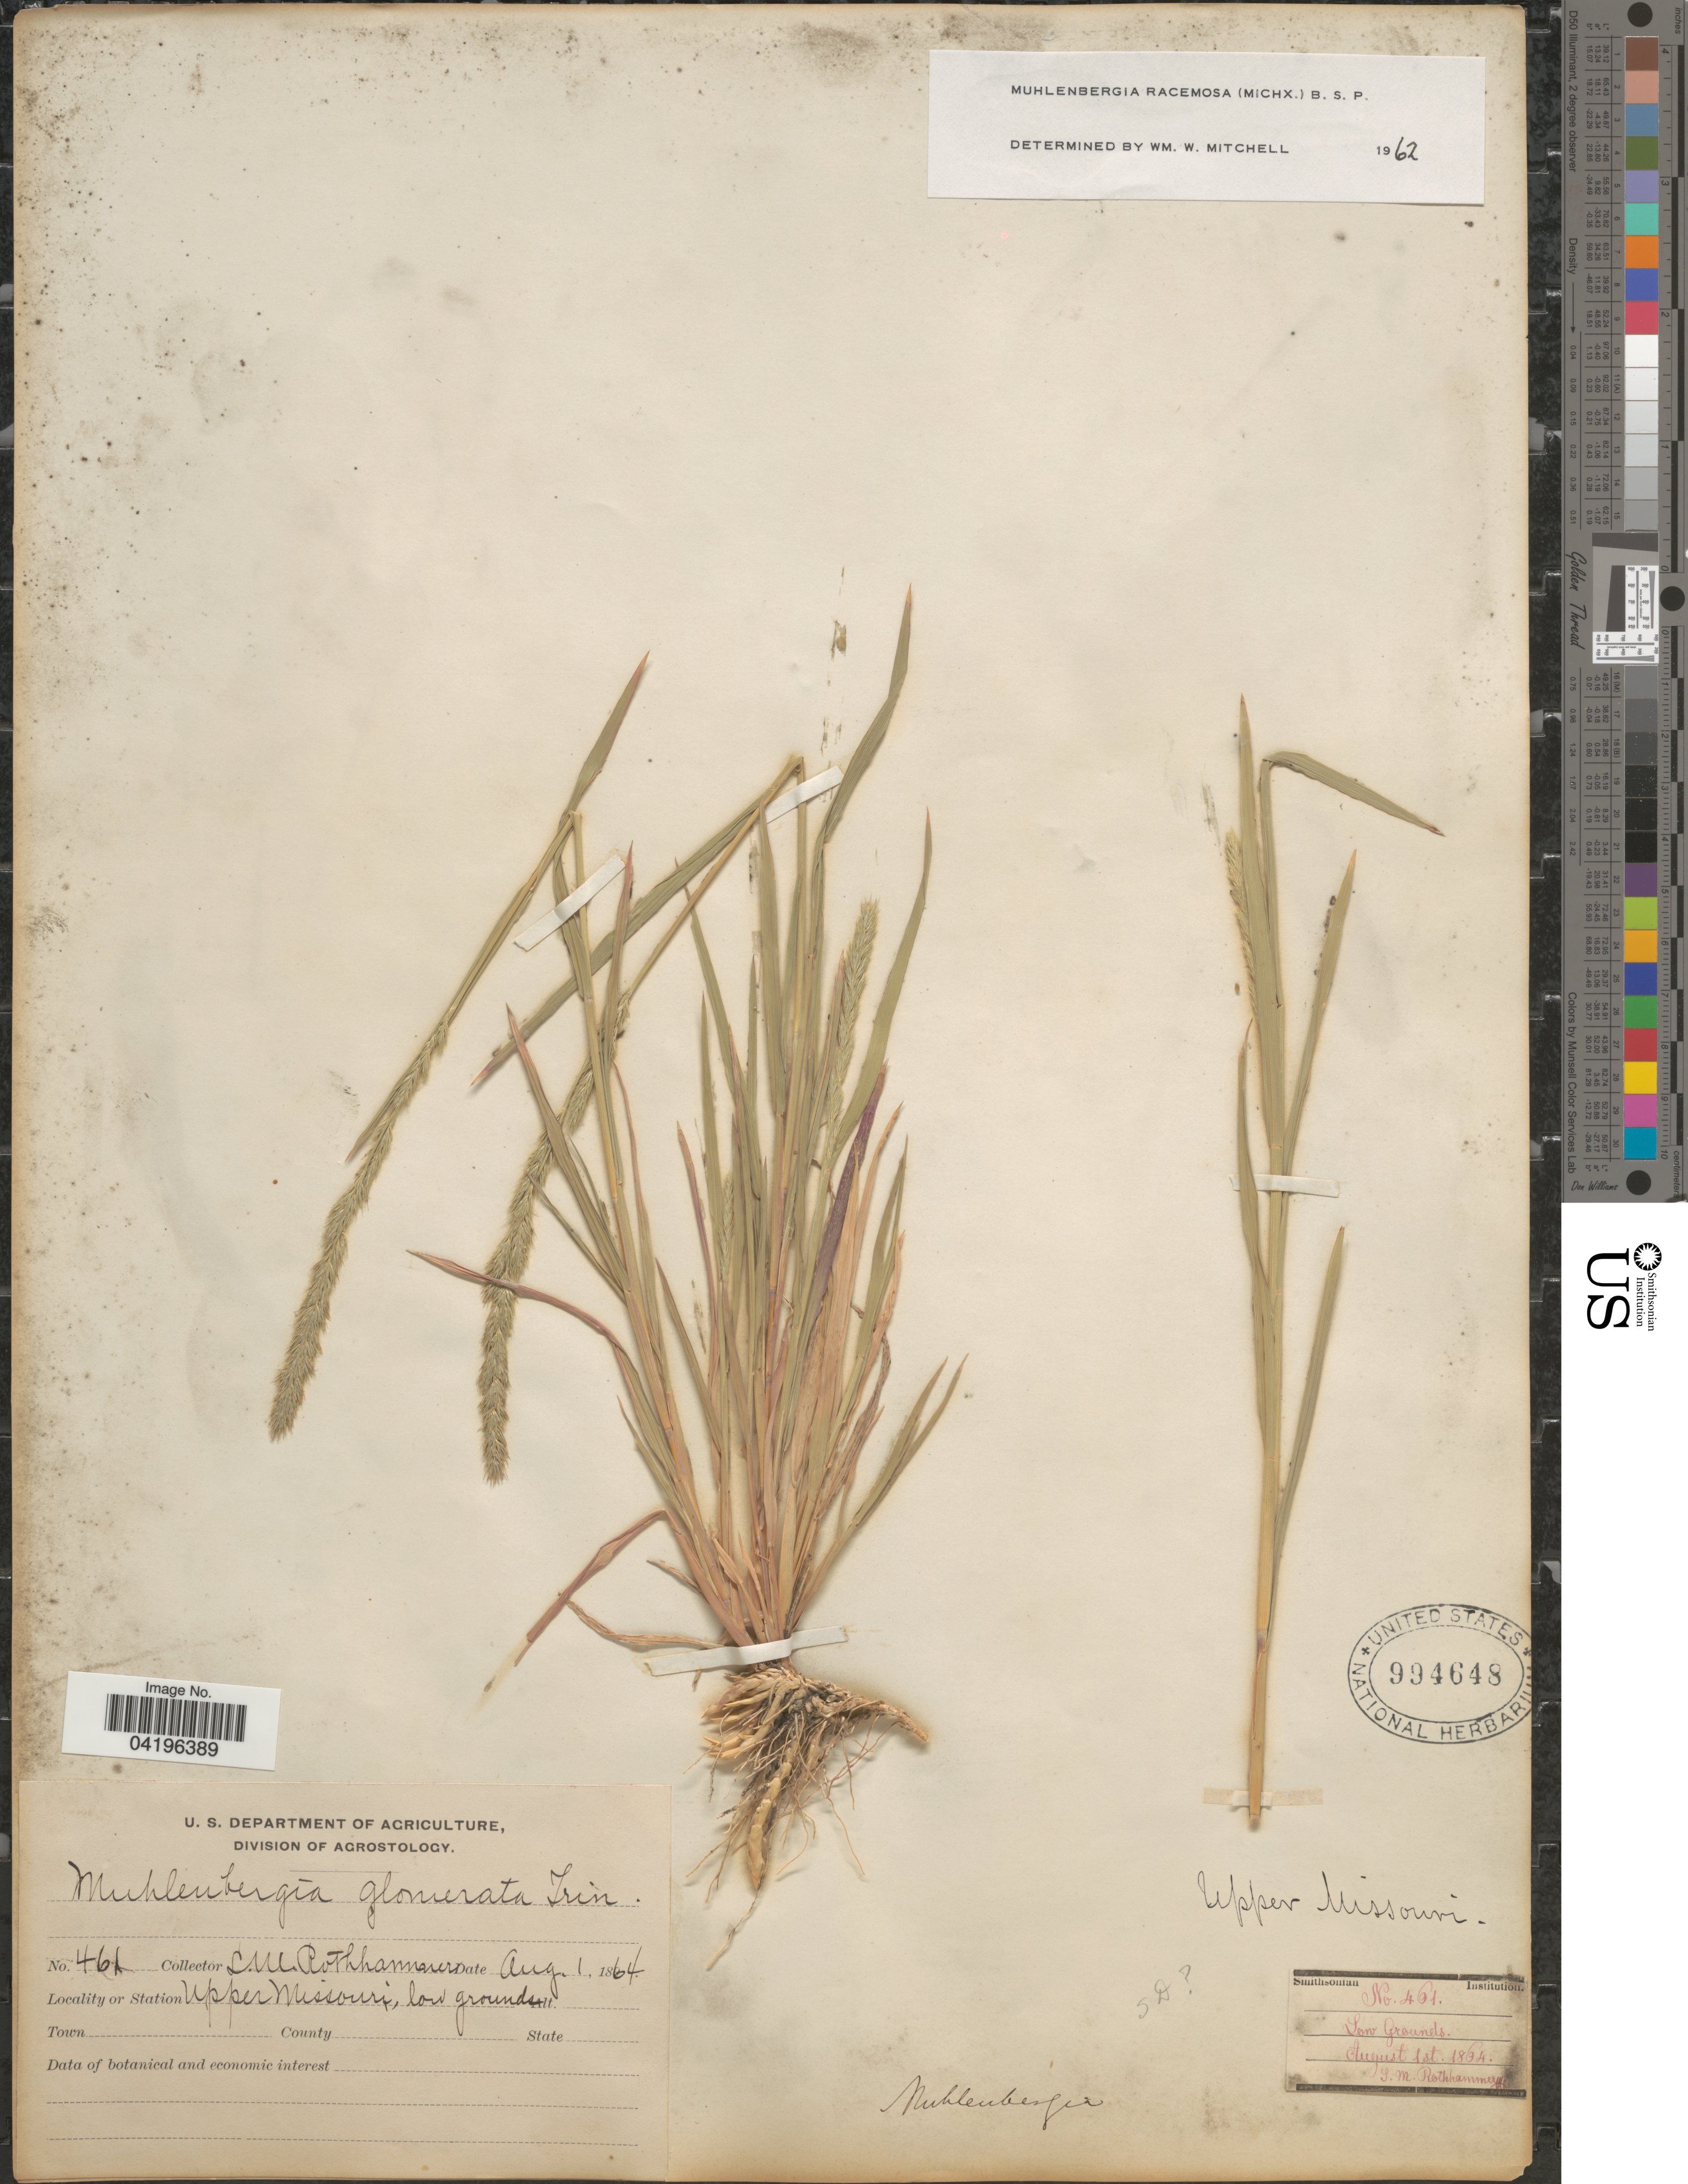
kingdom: Plantae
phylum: Tracheophyta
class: Liliopsida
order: Poales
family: Poaceae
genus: Muhlenbergia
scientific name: Muhlenbergia racemosa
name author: (Michx.) Britton et al.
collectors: S. Rothhammer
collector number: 461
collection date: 1864-08-01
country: United States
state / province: South Dakota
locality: Upper Missouri, low grounds.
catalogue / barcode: US 994648